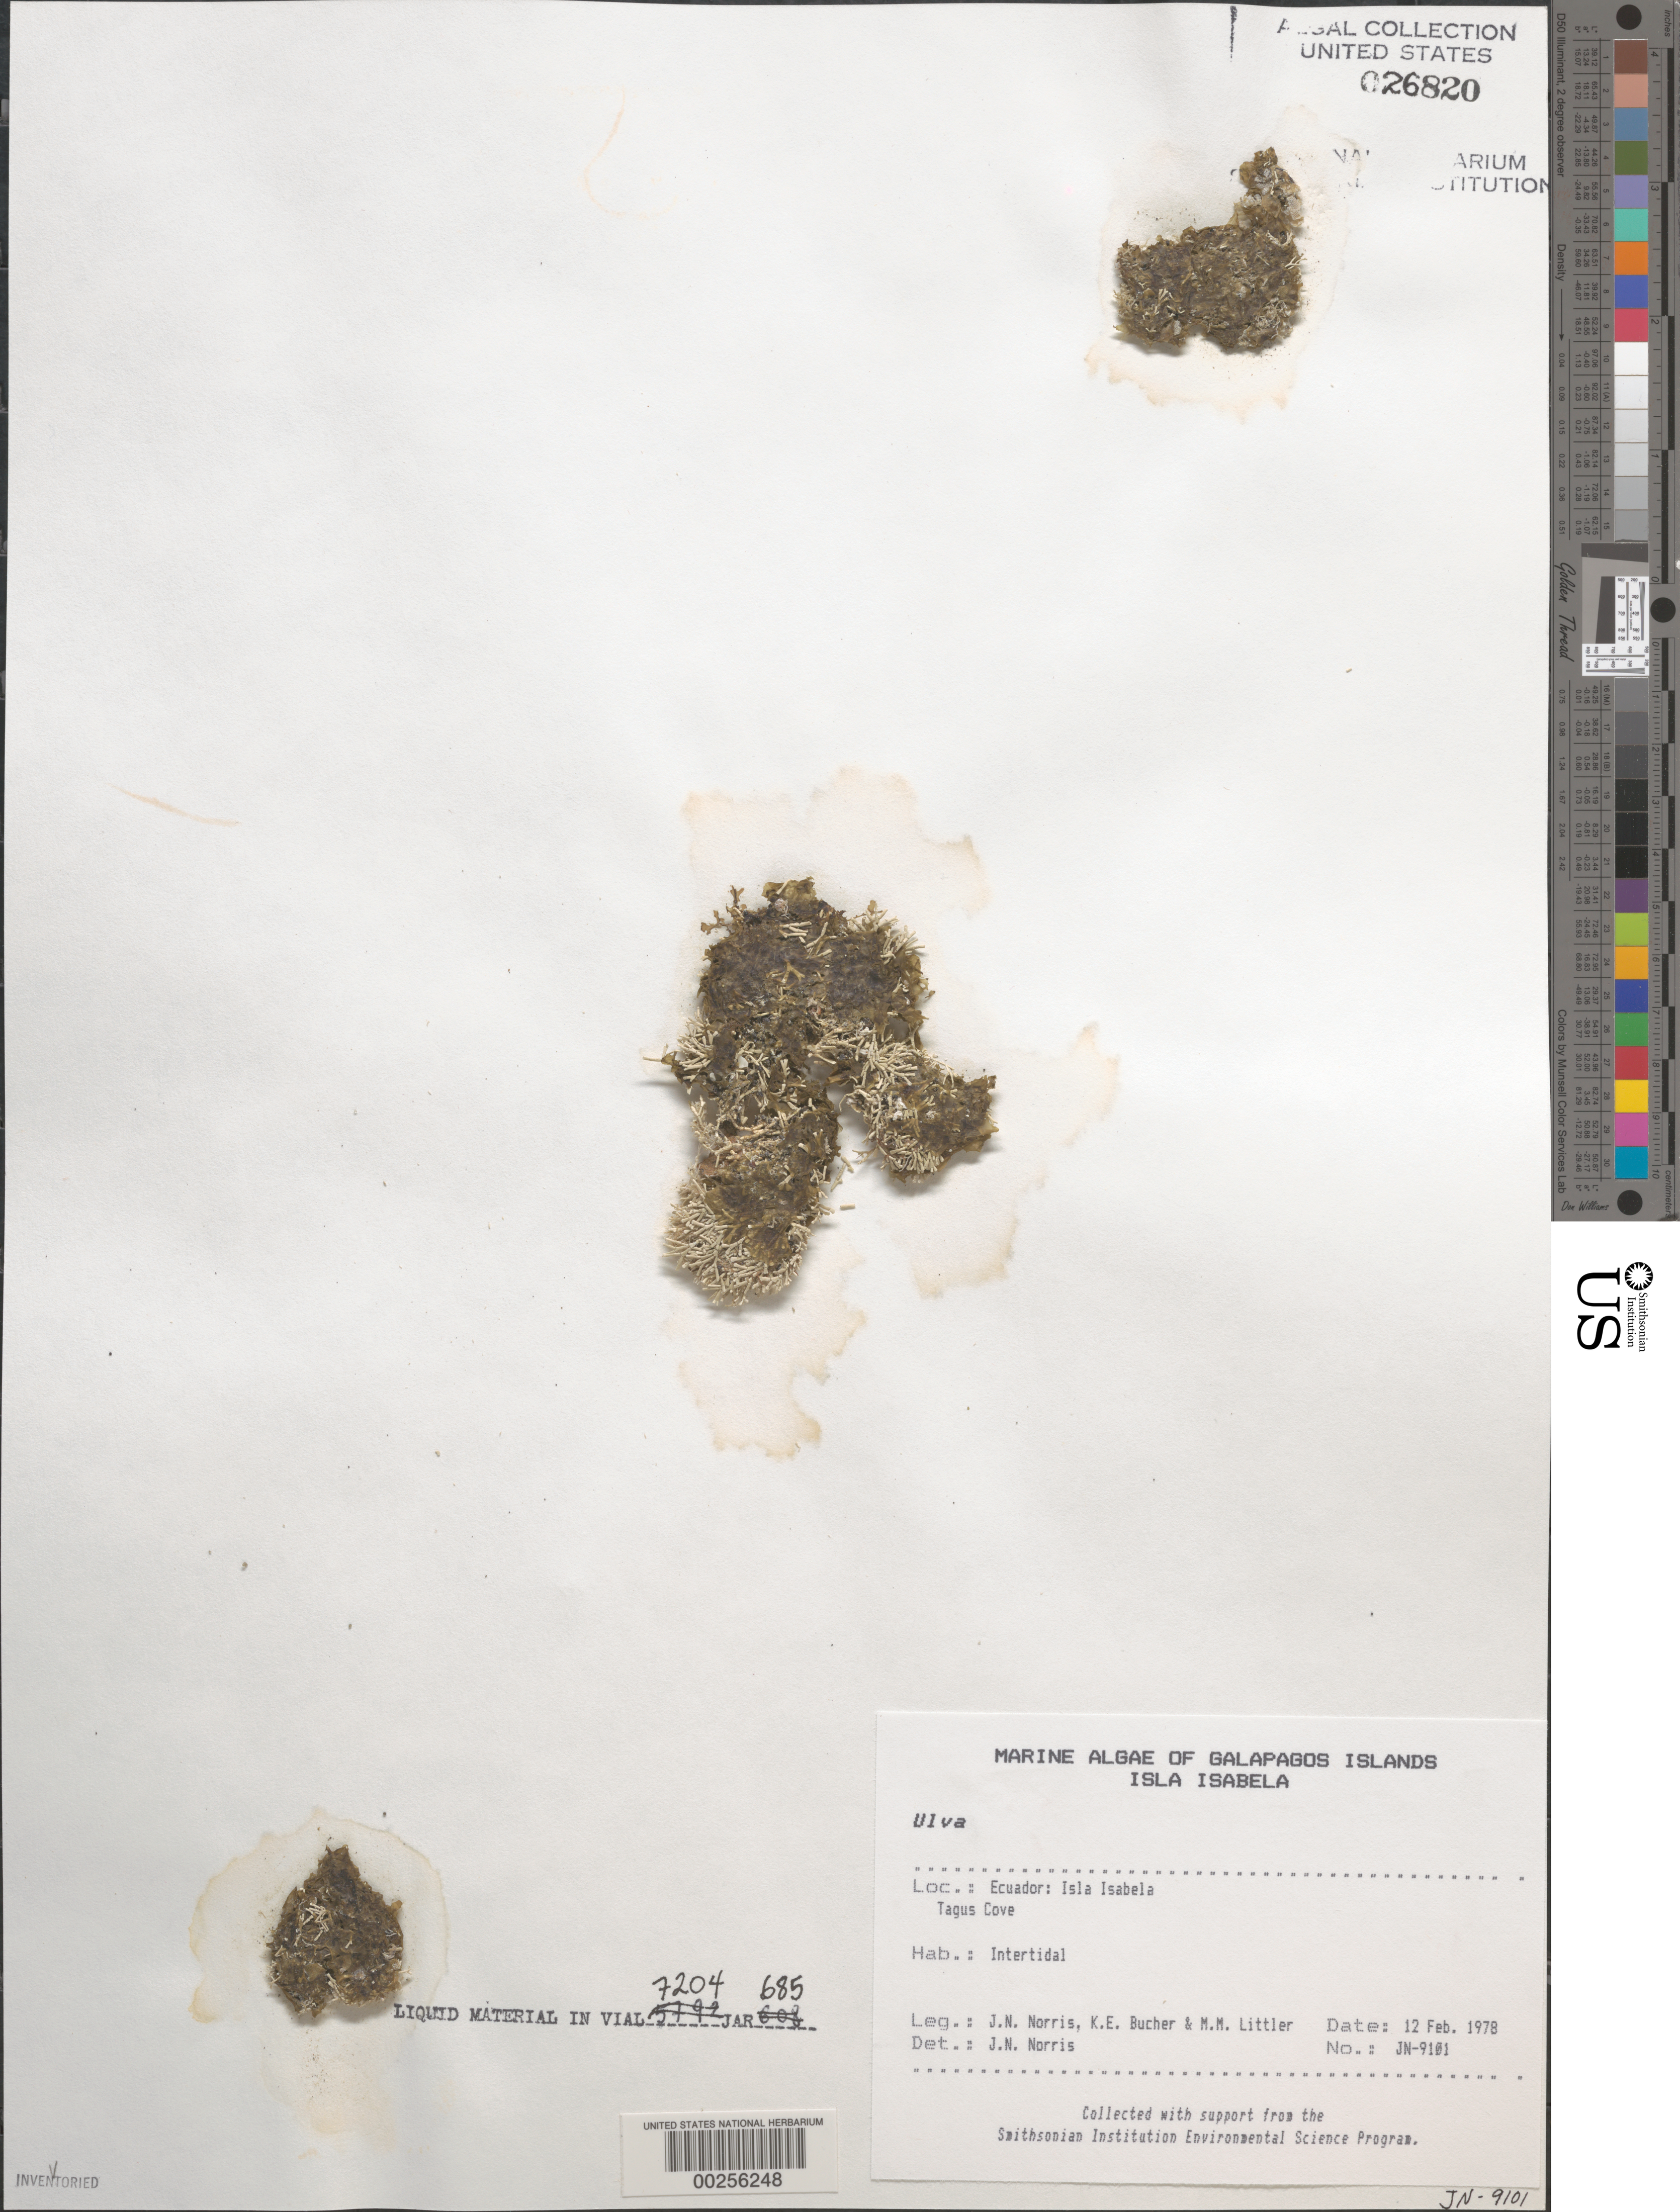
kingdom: Plantae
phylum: Chlorophyta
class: Ulvophyceae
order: Ulvales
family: Ulvaceae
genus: Ulva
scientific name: Ulva sp.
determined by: Norris, James N.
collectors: J. N. Norris, K. E. Bucher & M. M. Littler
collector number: JN-9101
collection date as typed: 12 Feb 1978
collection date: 1978-02-12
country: Ecuador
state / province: Colón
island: Isabela [Albemarle]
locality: Tagus Cove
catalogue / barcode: US 26820